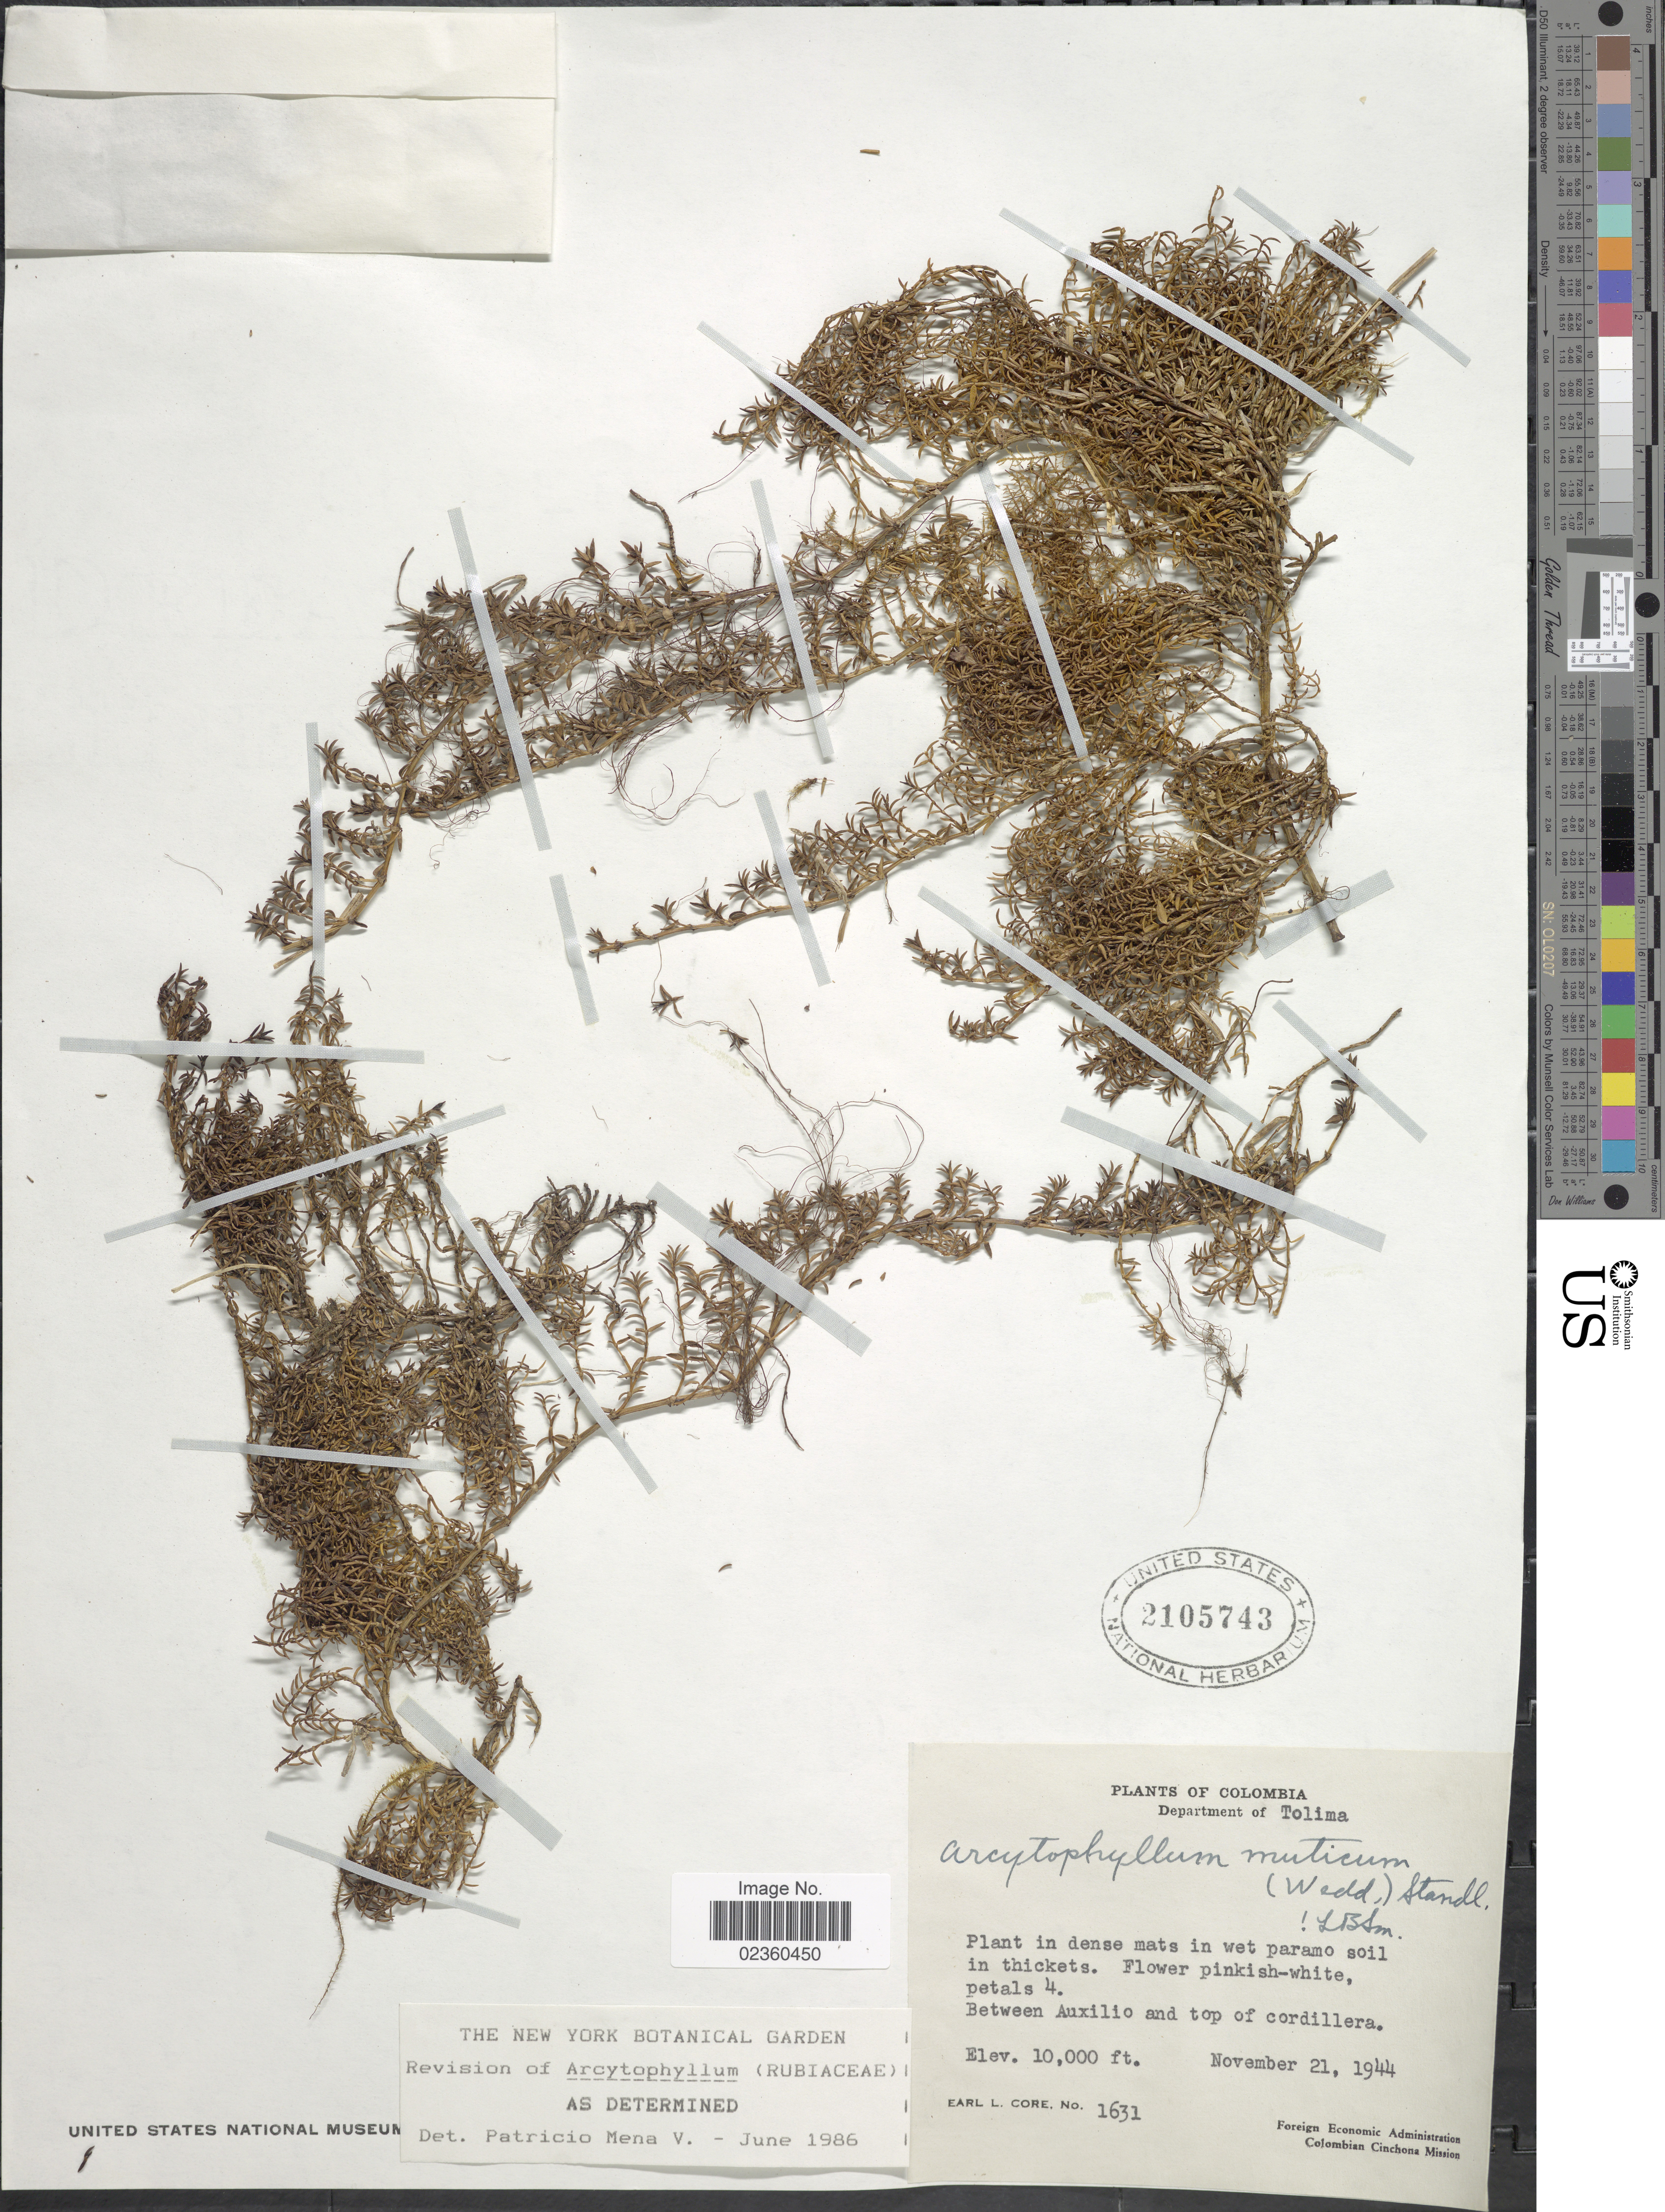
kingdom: Plantae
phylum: Tracheophyta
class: Magnoliopsida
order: Gentianales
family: Rubiaceae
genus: Arcytophyllum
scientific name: Arcytophyllum muticum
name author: (Wedd.) Standl.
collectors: E. L. Core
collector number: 1631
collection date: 1944-11-21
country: Colombia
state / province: Tolima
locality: Department of Tolima, Between Auxilio and top of cordillera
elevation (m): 3048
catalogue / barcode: US 2105743